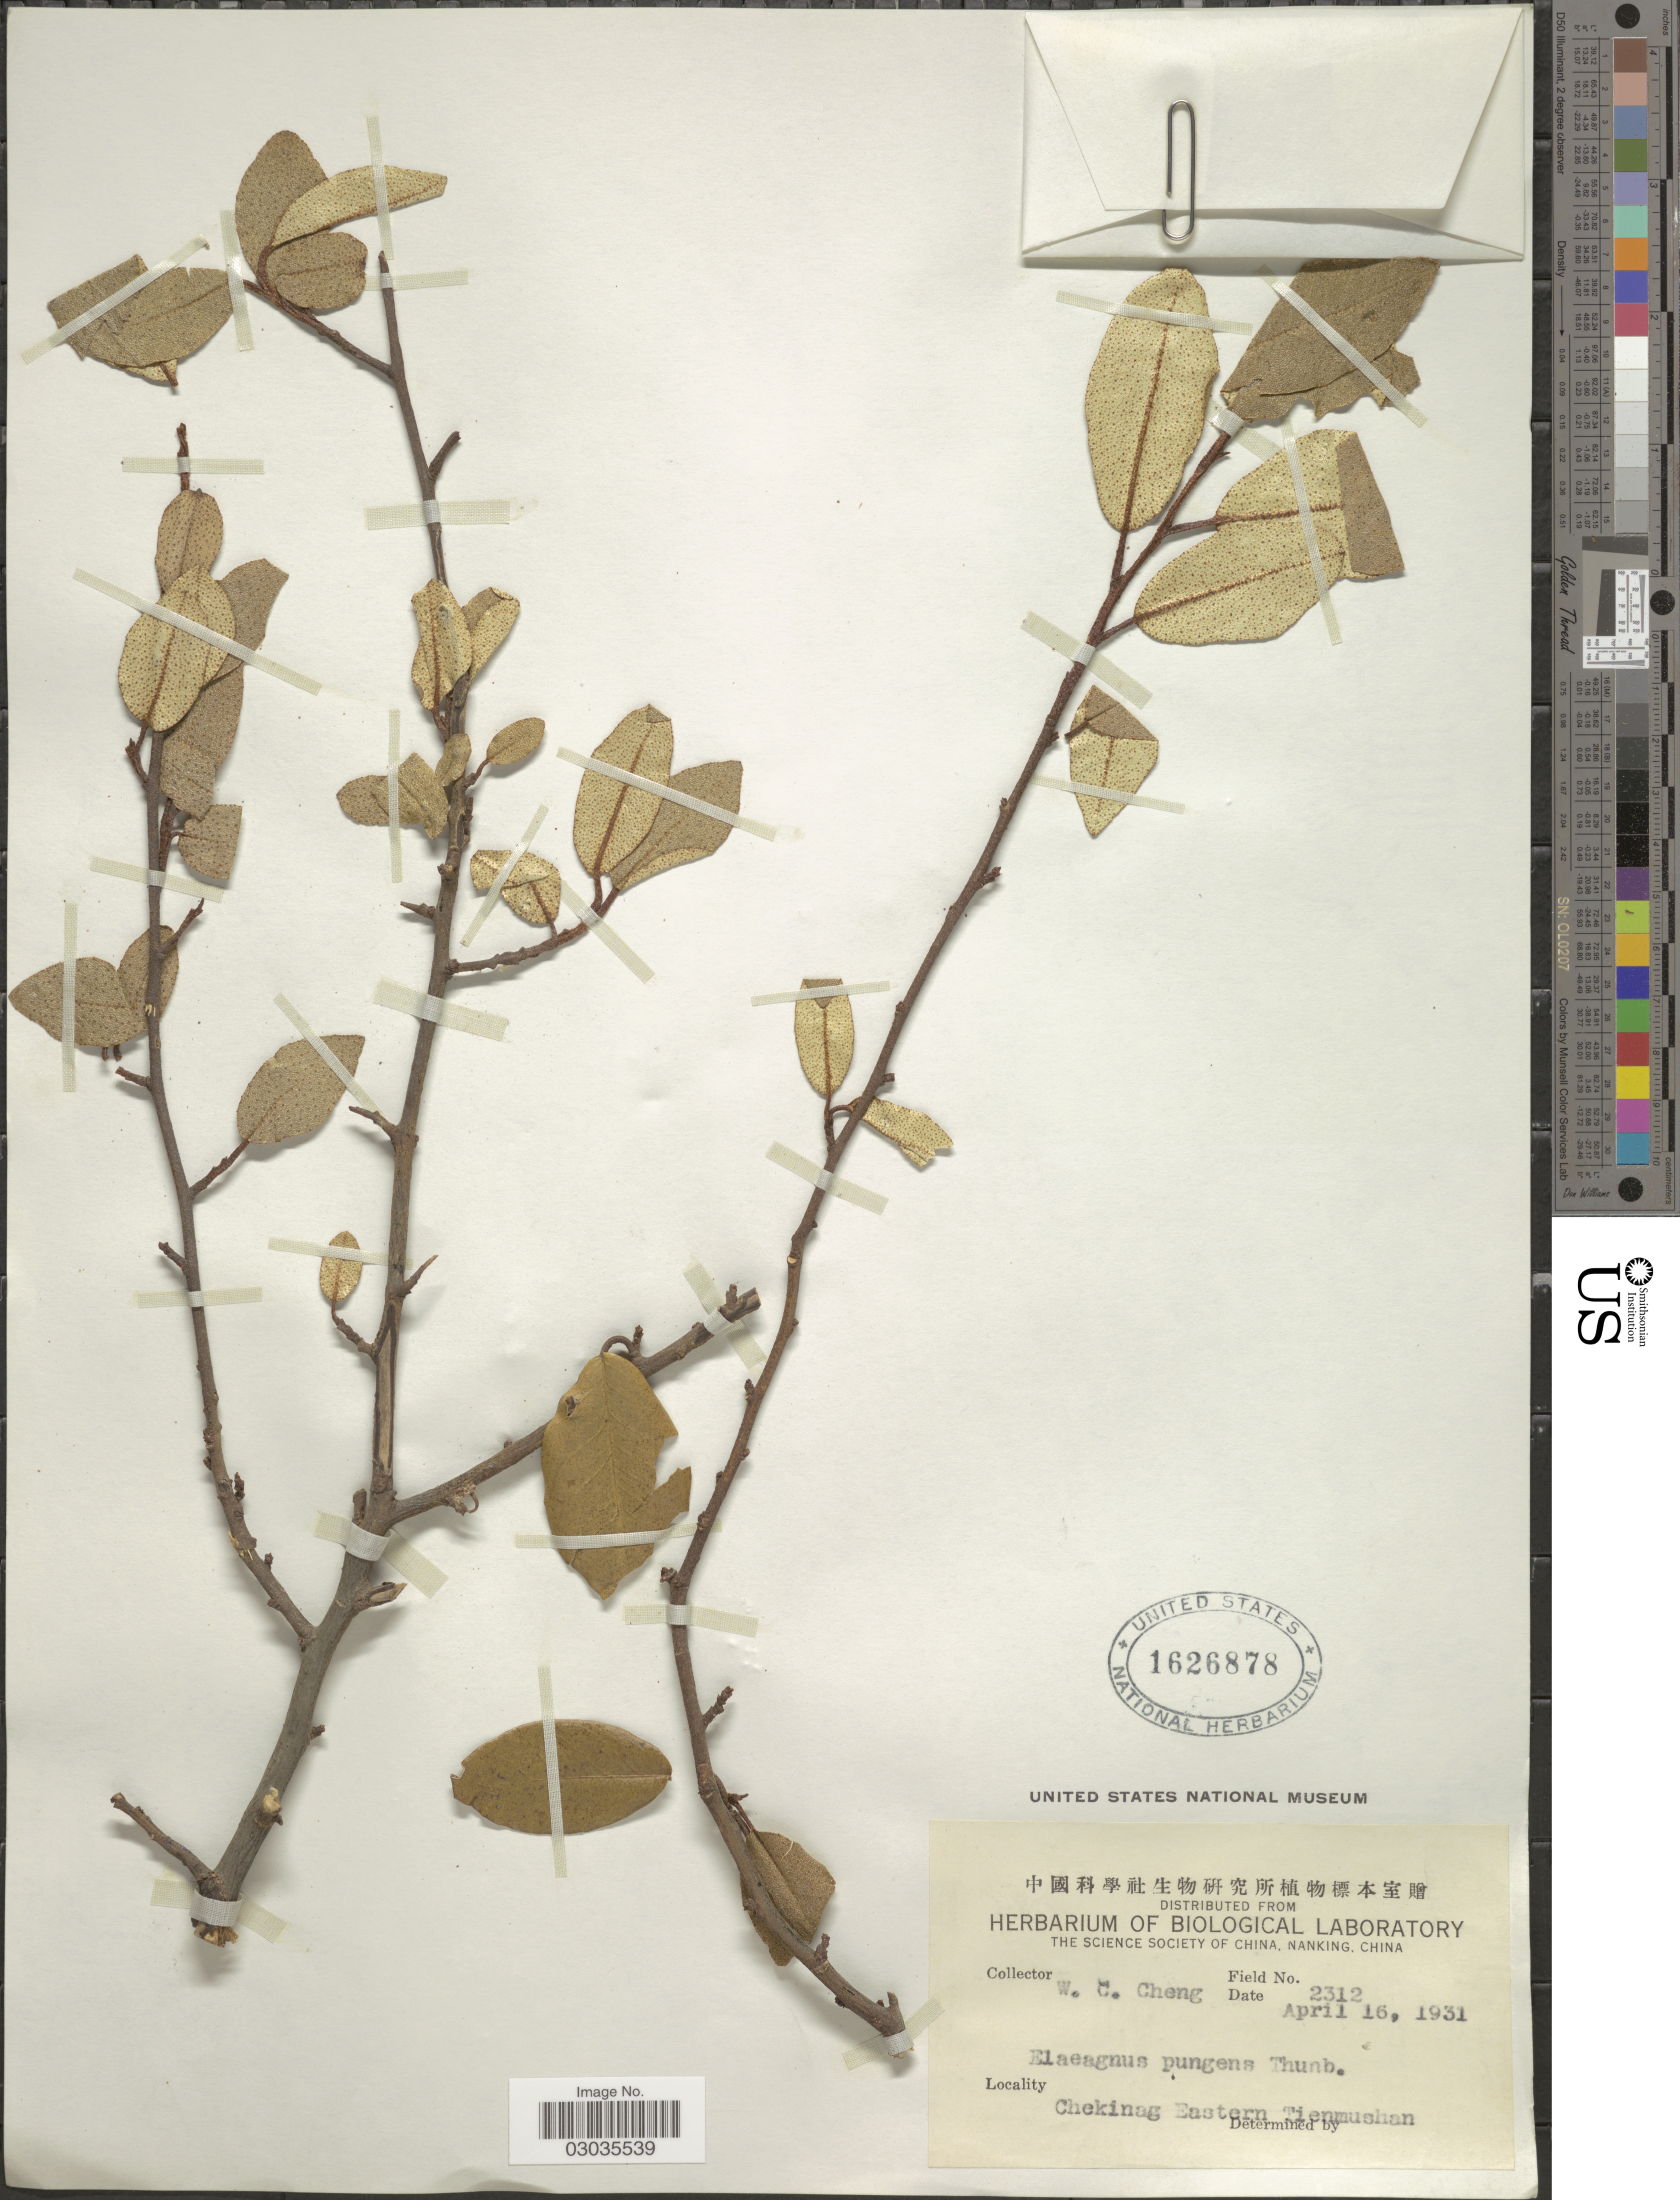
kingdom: Plantae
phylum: Tracheophyta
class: Magnoliopsida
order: Rosales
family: Elaeagnaceae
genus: Elaeagnus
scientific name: Elaeagnus pungens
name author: Thunb.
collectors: W. C. Cheng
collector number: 2312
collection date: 1931-04-16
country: China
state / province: Zhejiang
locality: Chekiang, Eastern Tienmushan.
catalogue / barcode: US 1626878